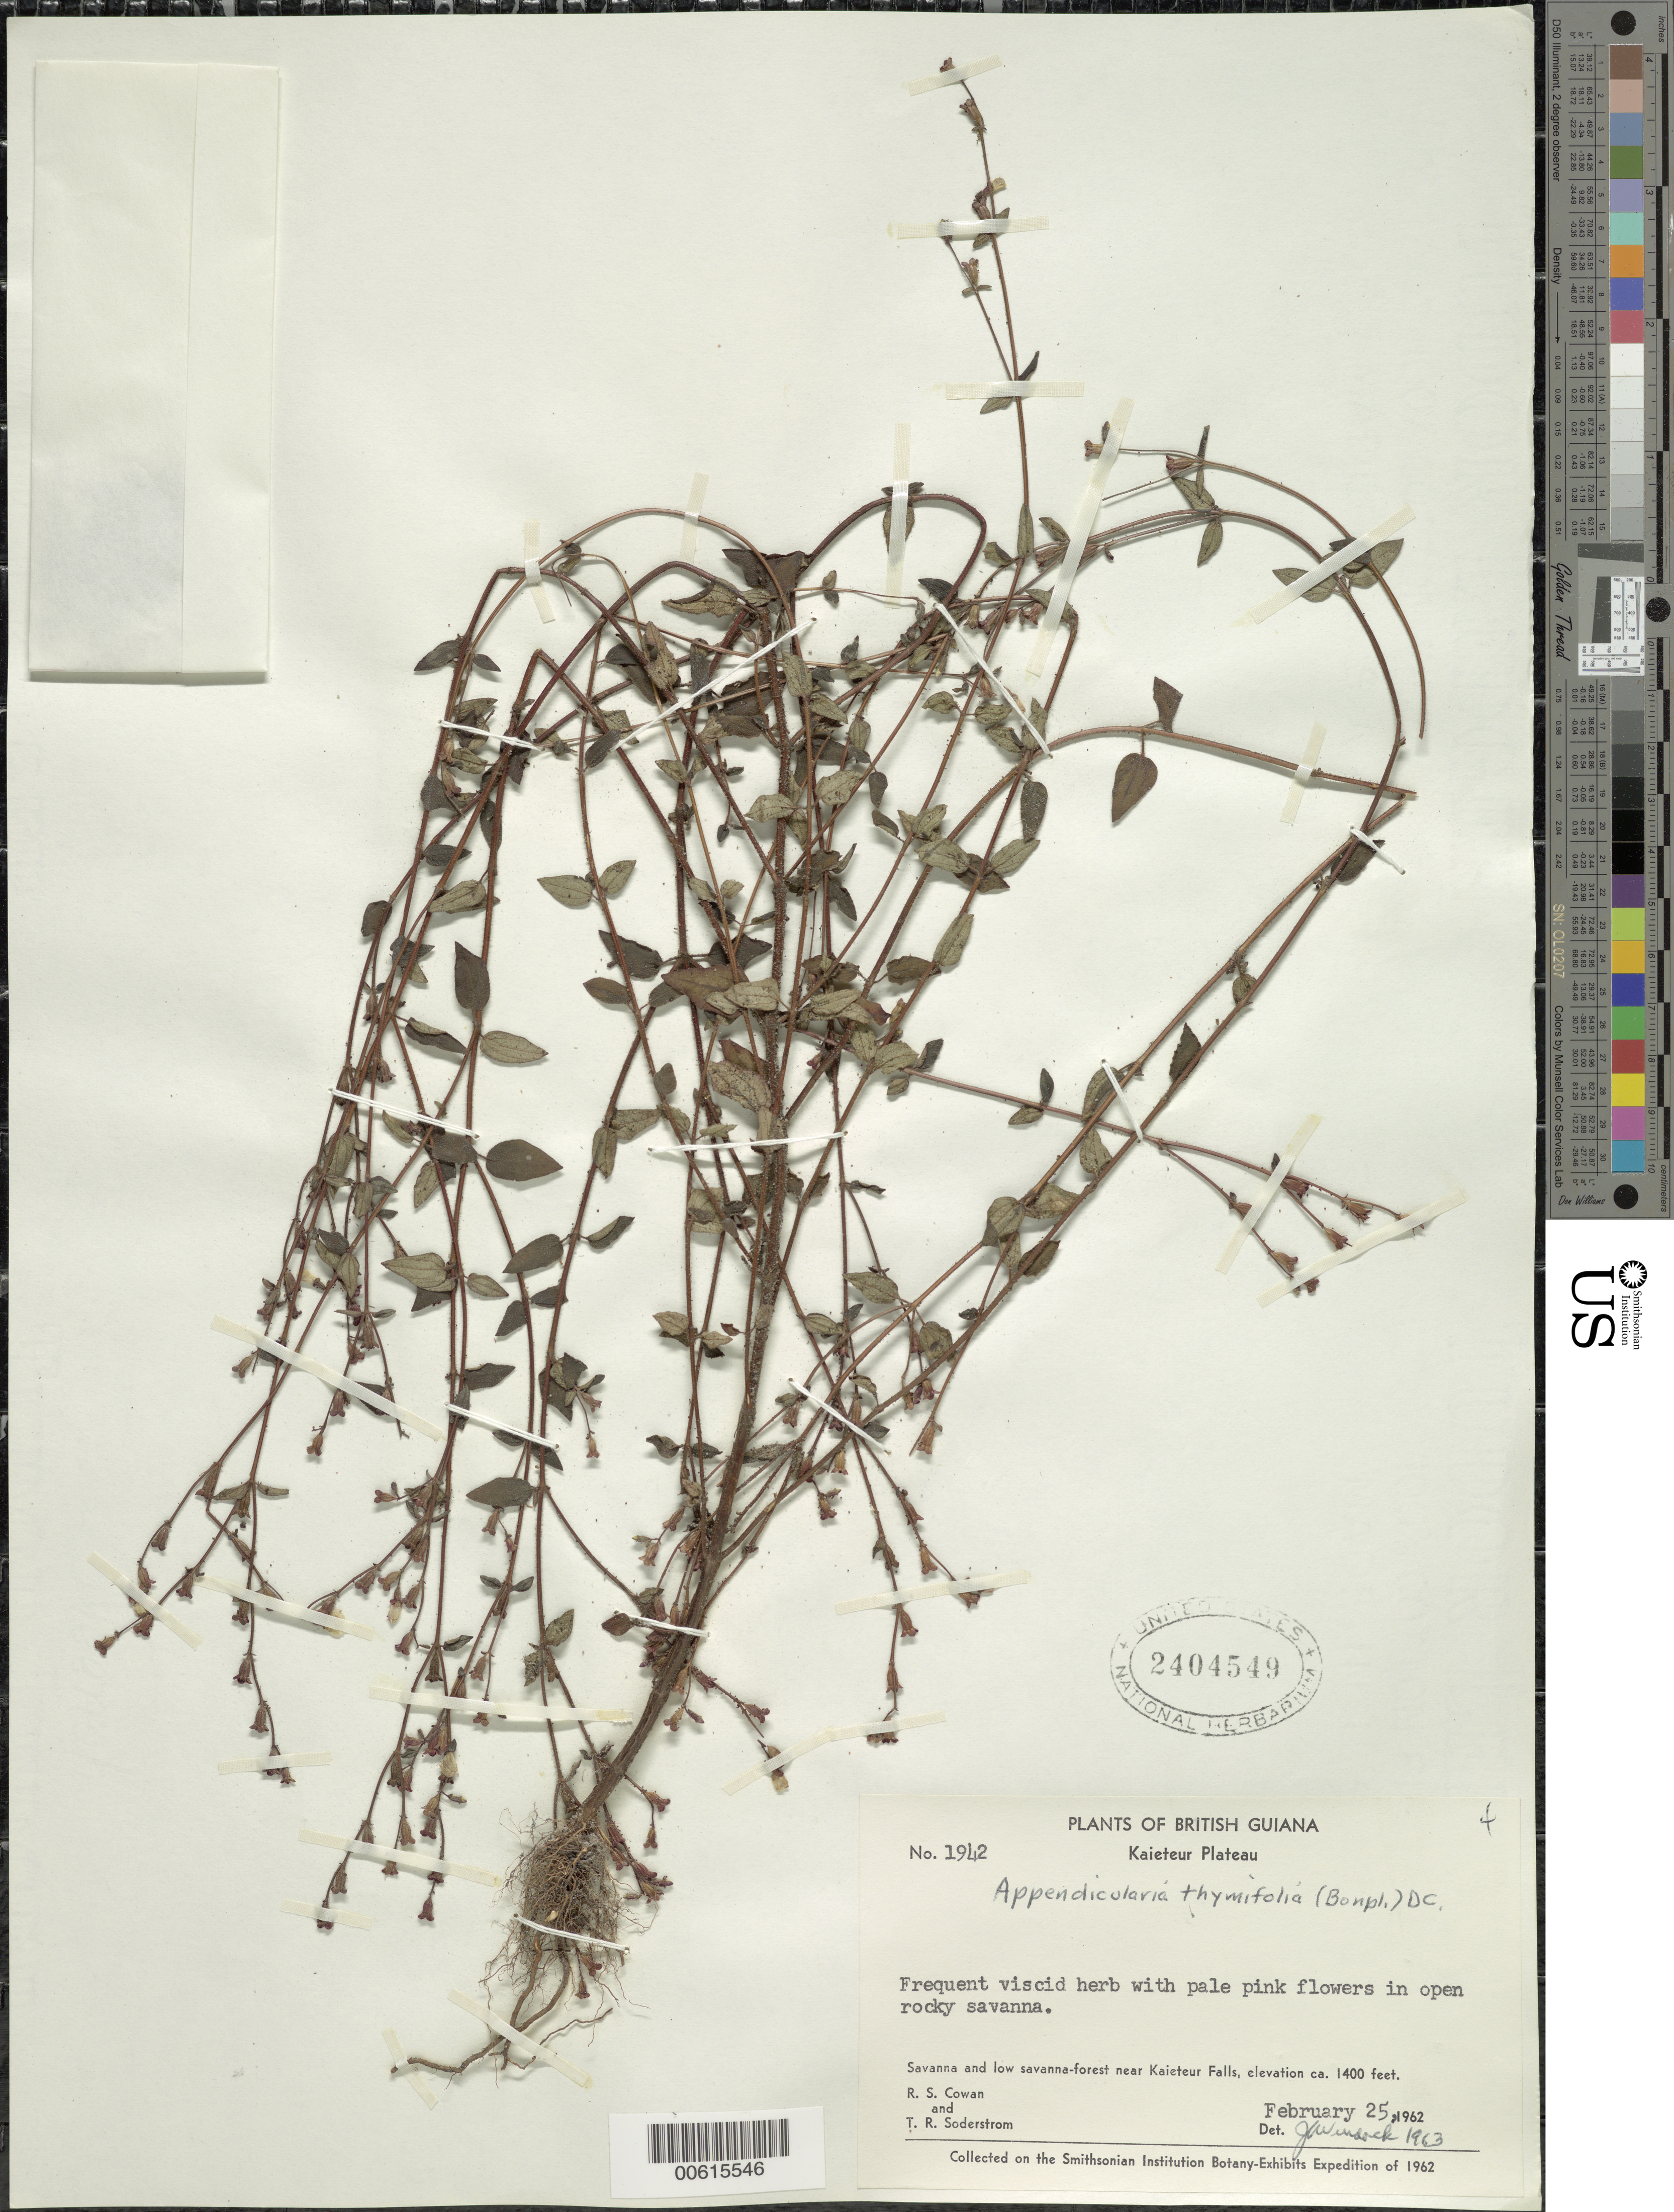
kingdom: Plantae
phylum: Tracheophyta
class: Magnoliopsida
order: Myrtales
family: Melastomataceae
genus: Appendicularia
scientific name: Appendicularia thymifolia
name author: (Bonpl.) DC.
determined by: Wurdack, John J., (US), US (UNITED STATES)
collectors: R. S. Cowan & T. R. Soderstrom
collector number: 1942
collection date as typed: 25-Feb-62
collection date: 1962-02-25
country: Guyana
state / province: Potaro-Siparuni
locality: Kaieteur Plateau, Kaieteur Falls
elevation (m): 427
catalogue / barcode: US 2404549